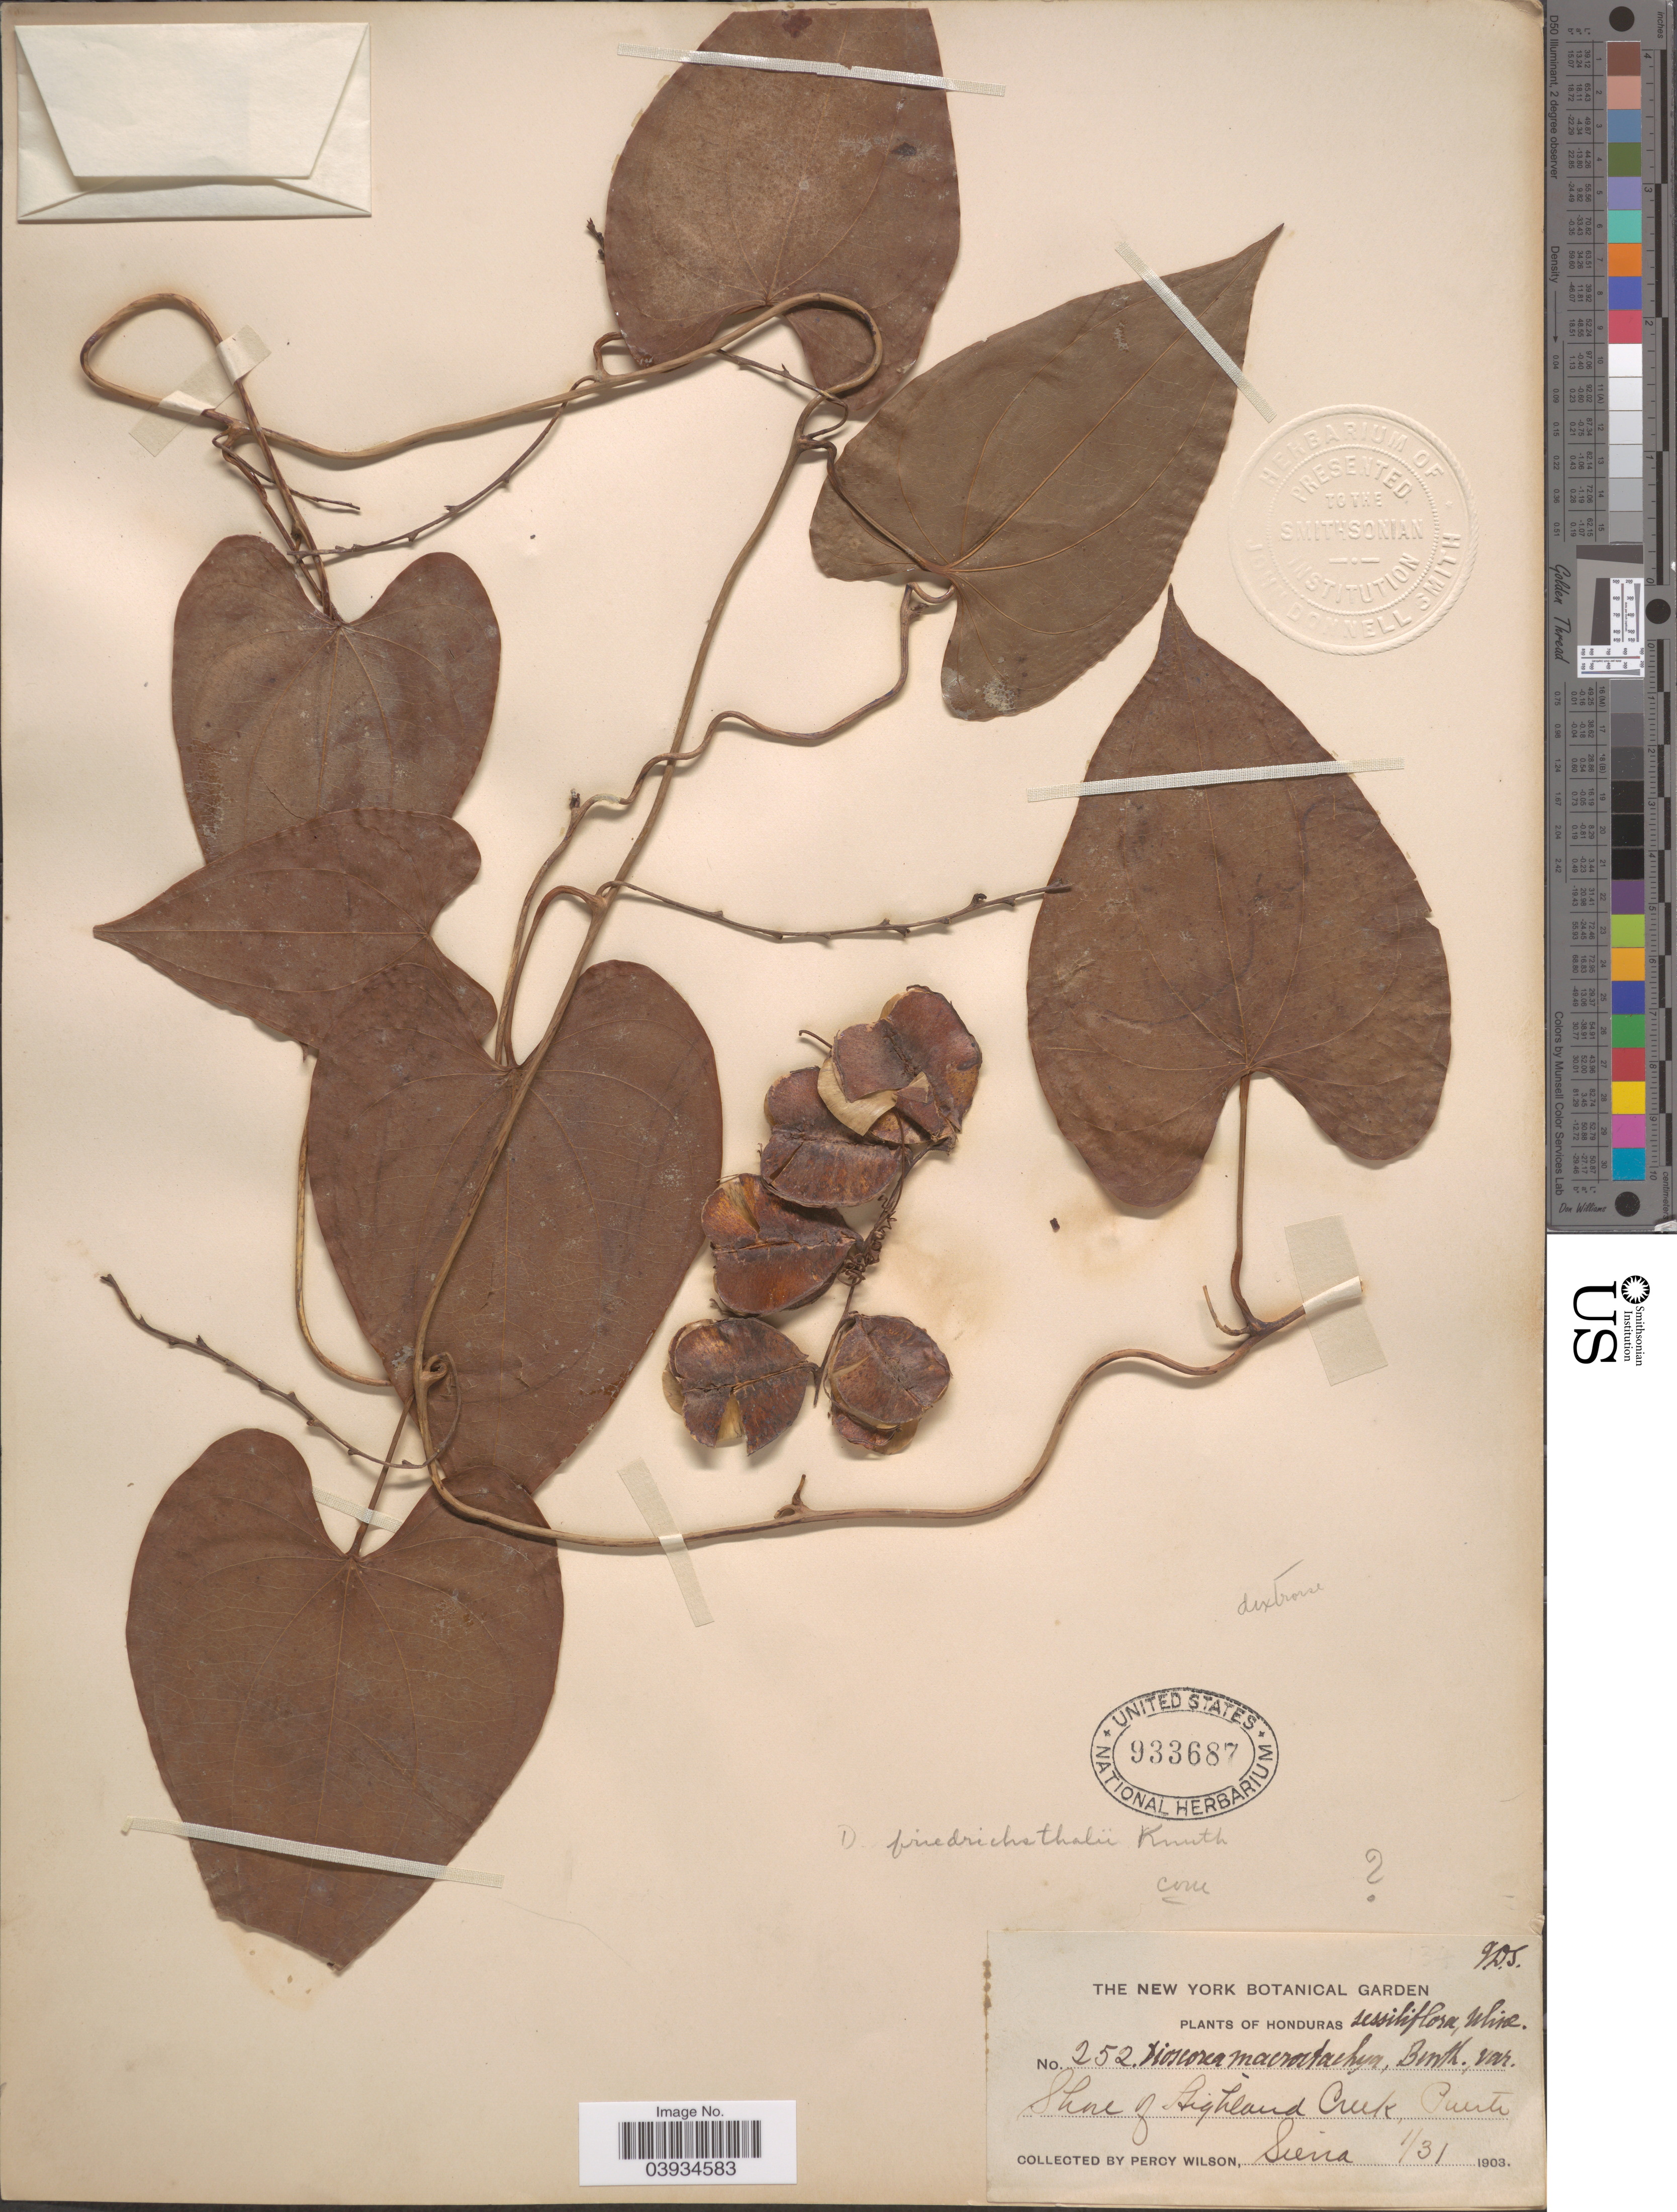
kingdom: Plantae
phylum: Tracheophyta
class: Liliopsida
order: Dioscoreales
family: Dioscoreaceae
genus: Dioscorea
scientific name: Dioscorea friedrichsthalii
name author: R. Knuth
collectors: P. Wilson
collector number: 252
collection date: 1903-01-31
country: Honduras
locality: Shore of Highland Creek, Puerto.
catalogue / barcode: US 933687